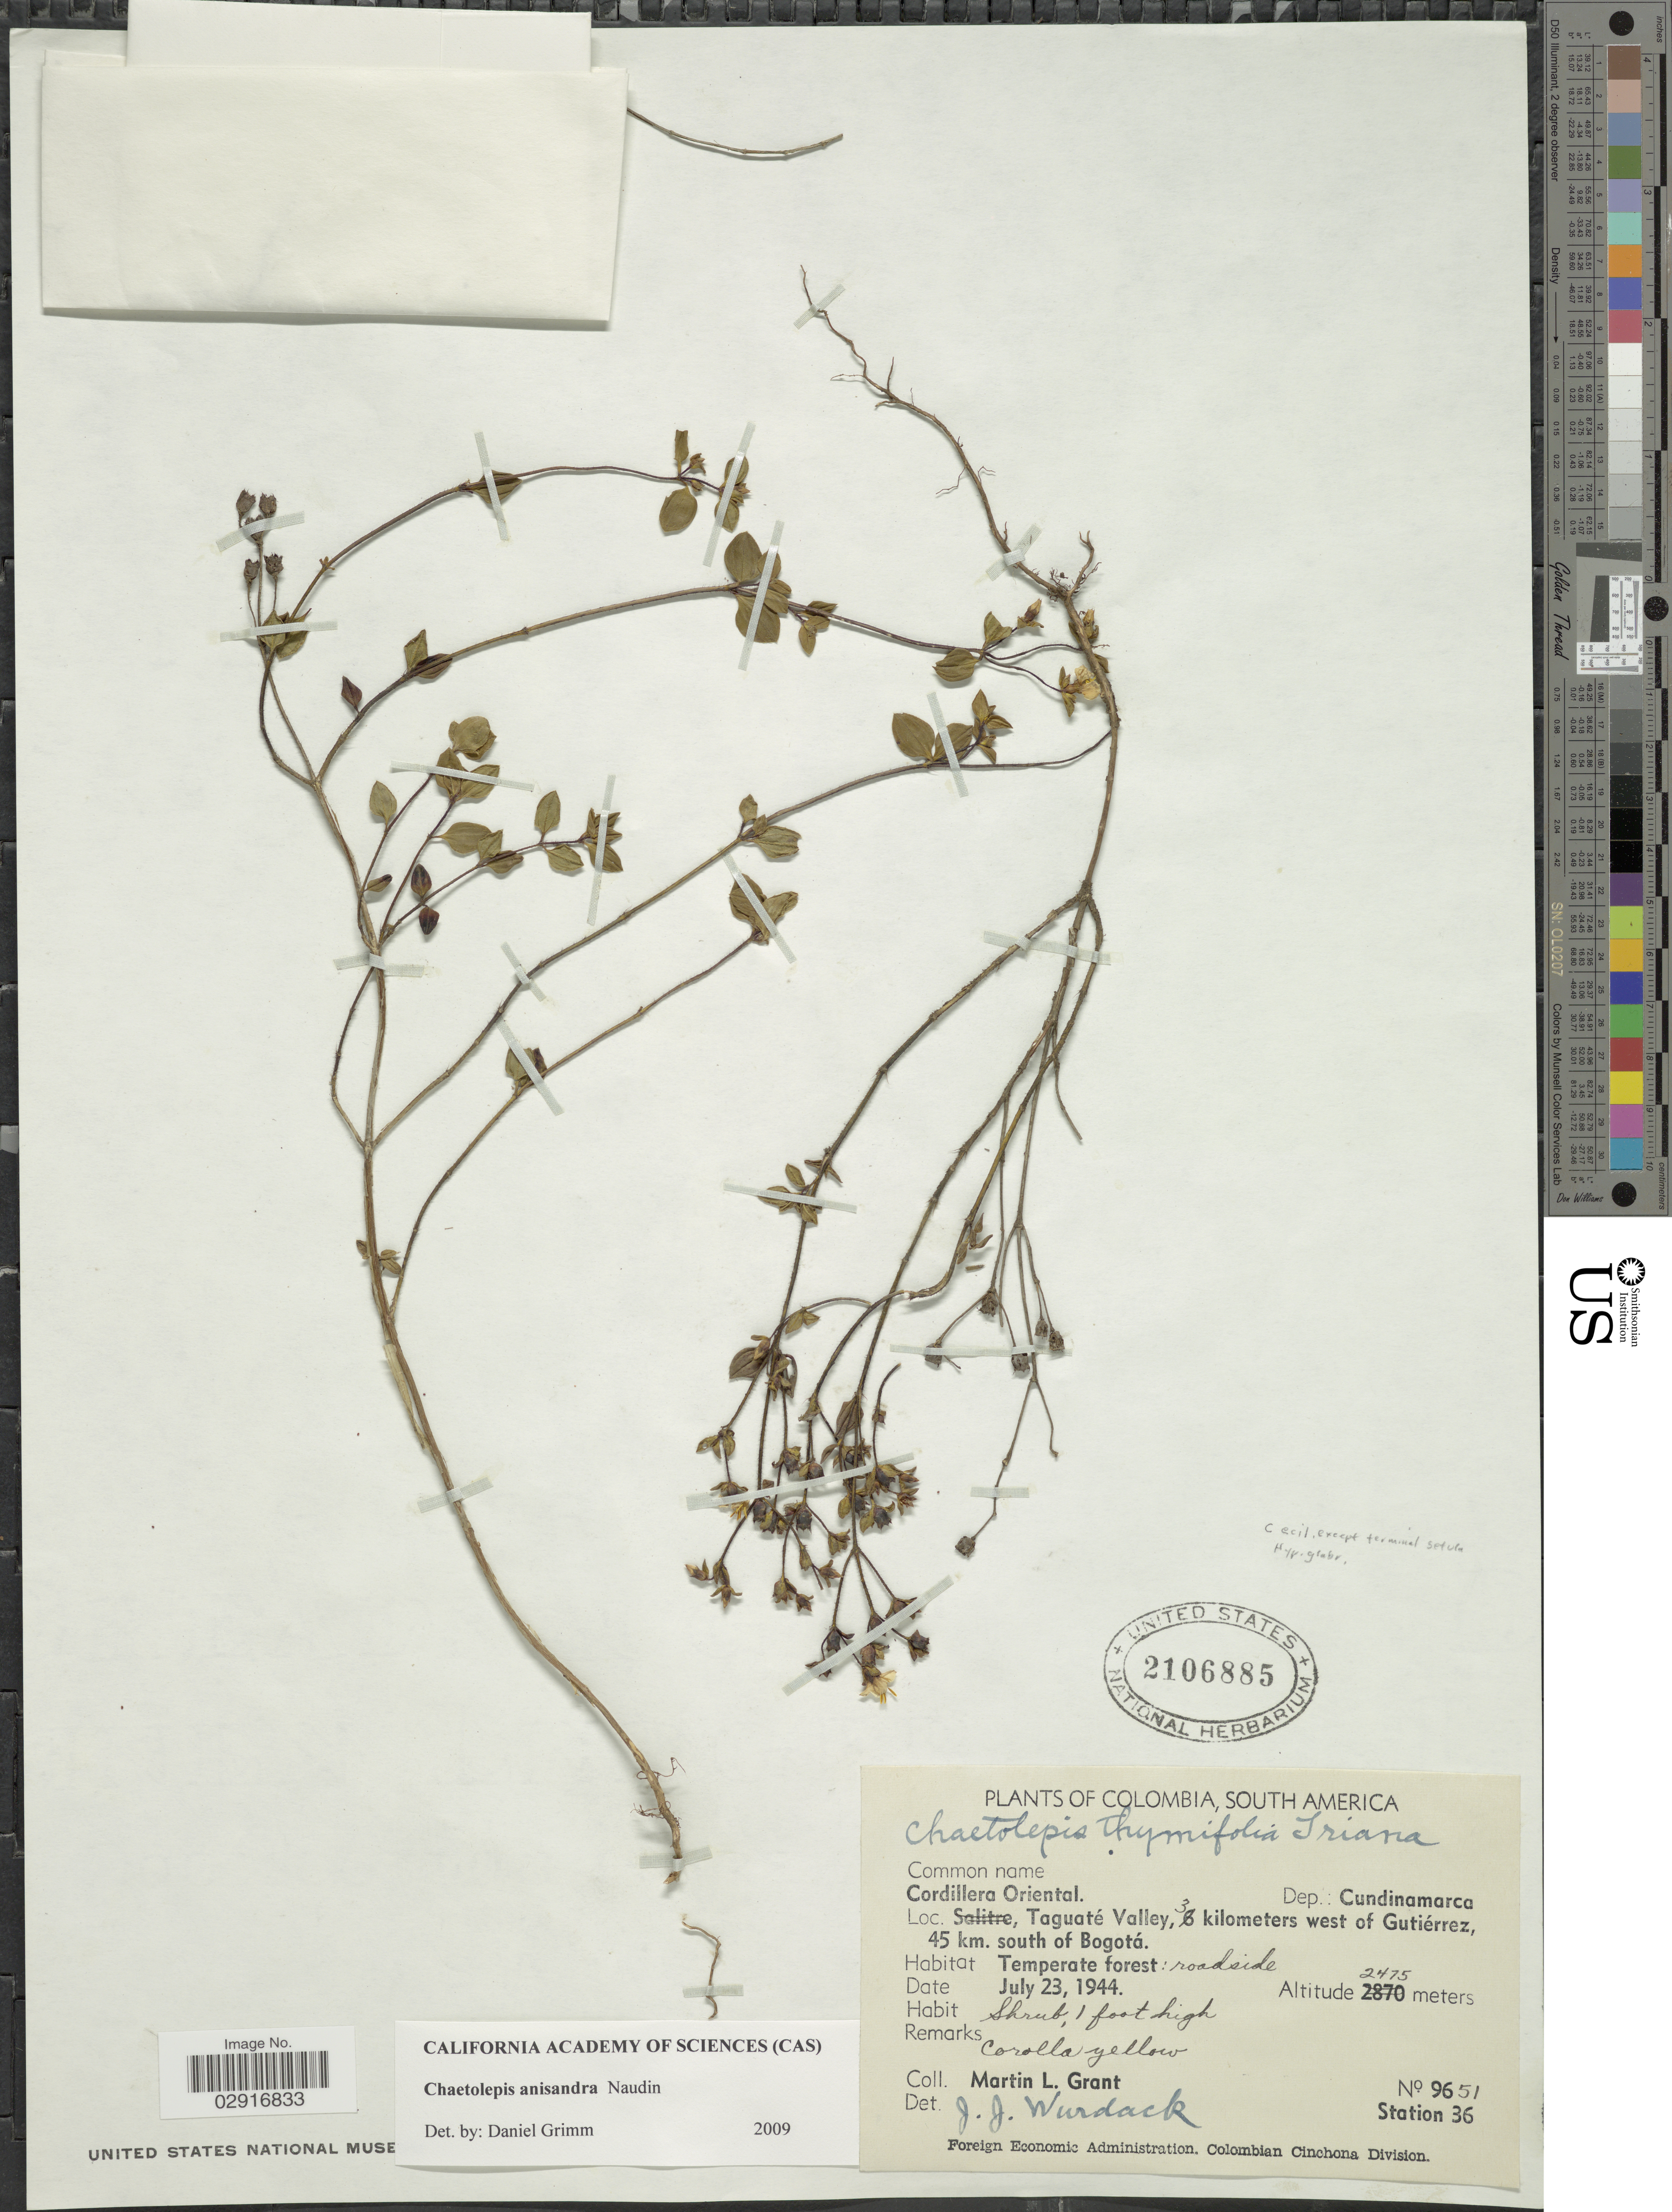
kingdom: Plantae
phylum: Tracheophyta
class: Magnoliopsida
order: Myrtales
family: Melastomataceae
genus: Chaetolepis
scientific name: Chaetolepis anisandra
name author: Naudin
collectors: M. L. Grant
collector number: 9651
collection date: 1944-07-23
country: Colombia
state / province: Cundinamarca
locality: Cordillera Oriental. Dep.: Cundinamarca. Taguaté Valley, 3 kilometers west of Gutiérrez, 45 km. south of Bogotá.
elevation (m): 2475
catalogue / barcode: US 2106885